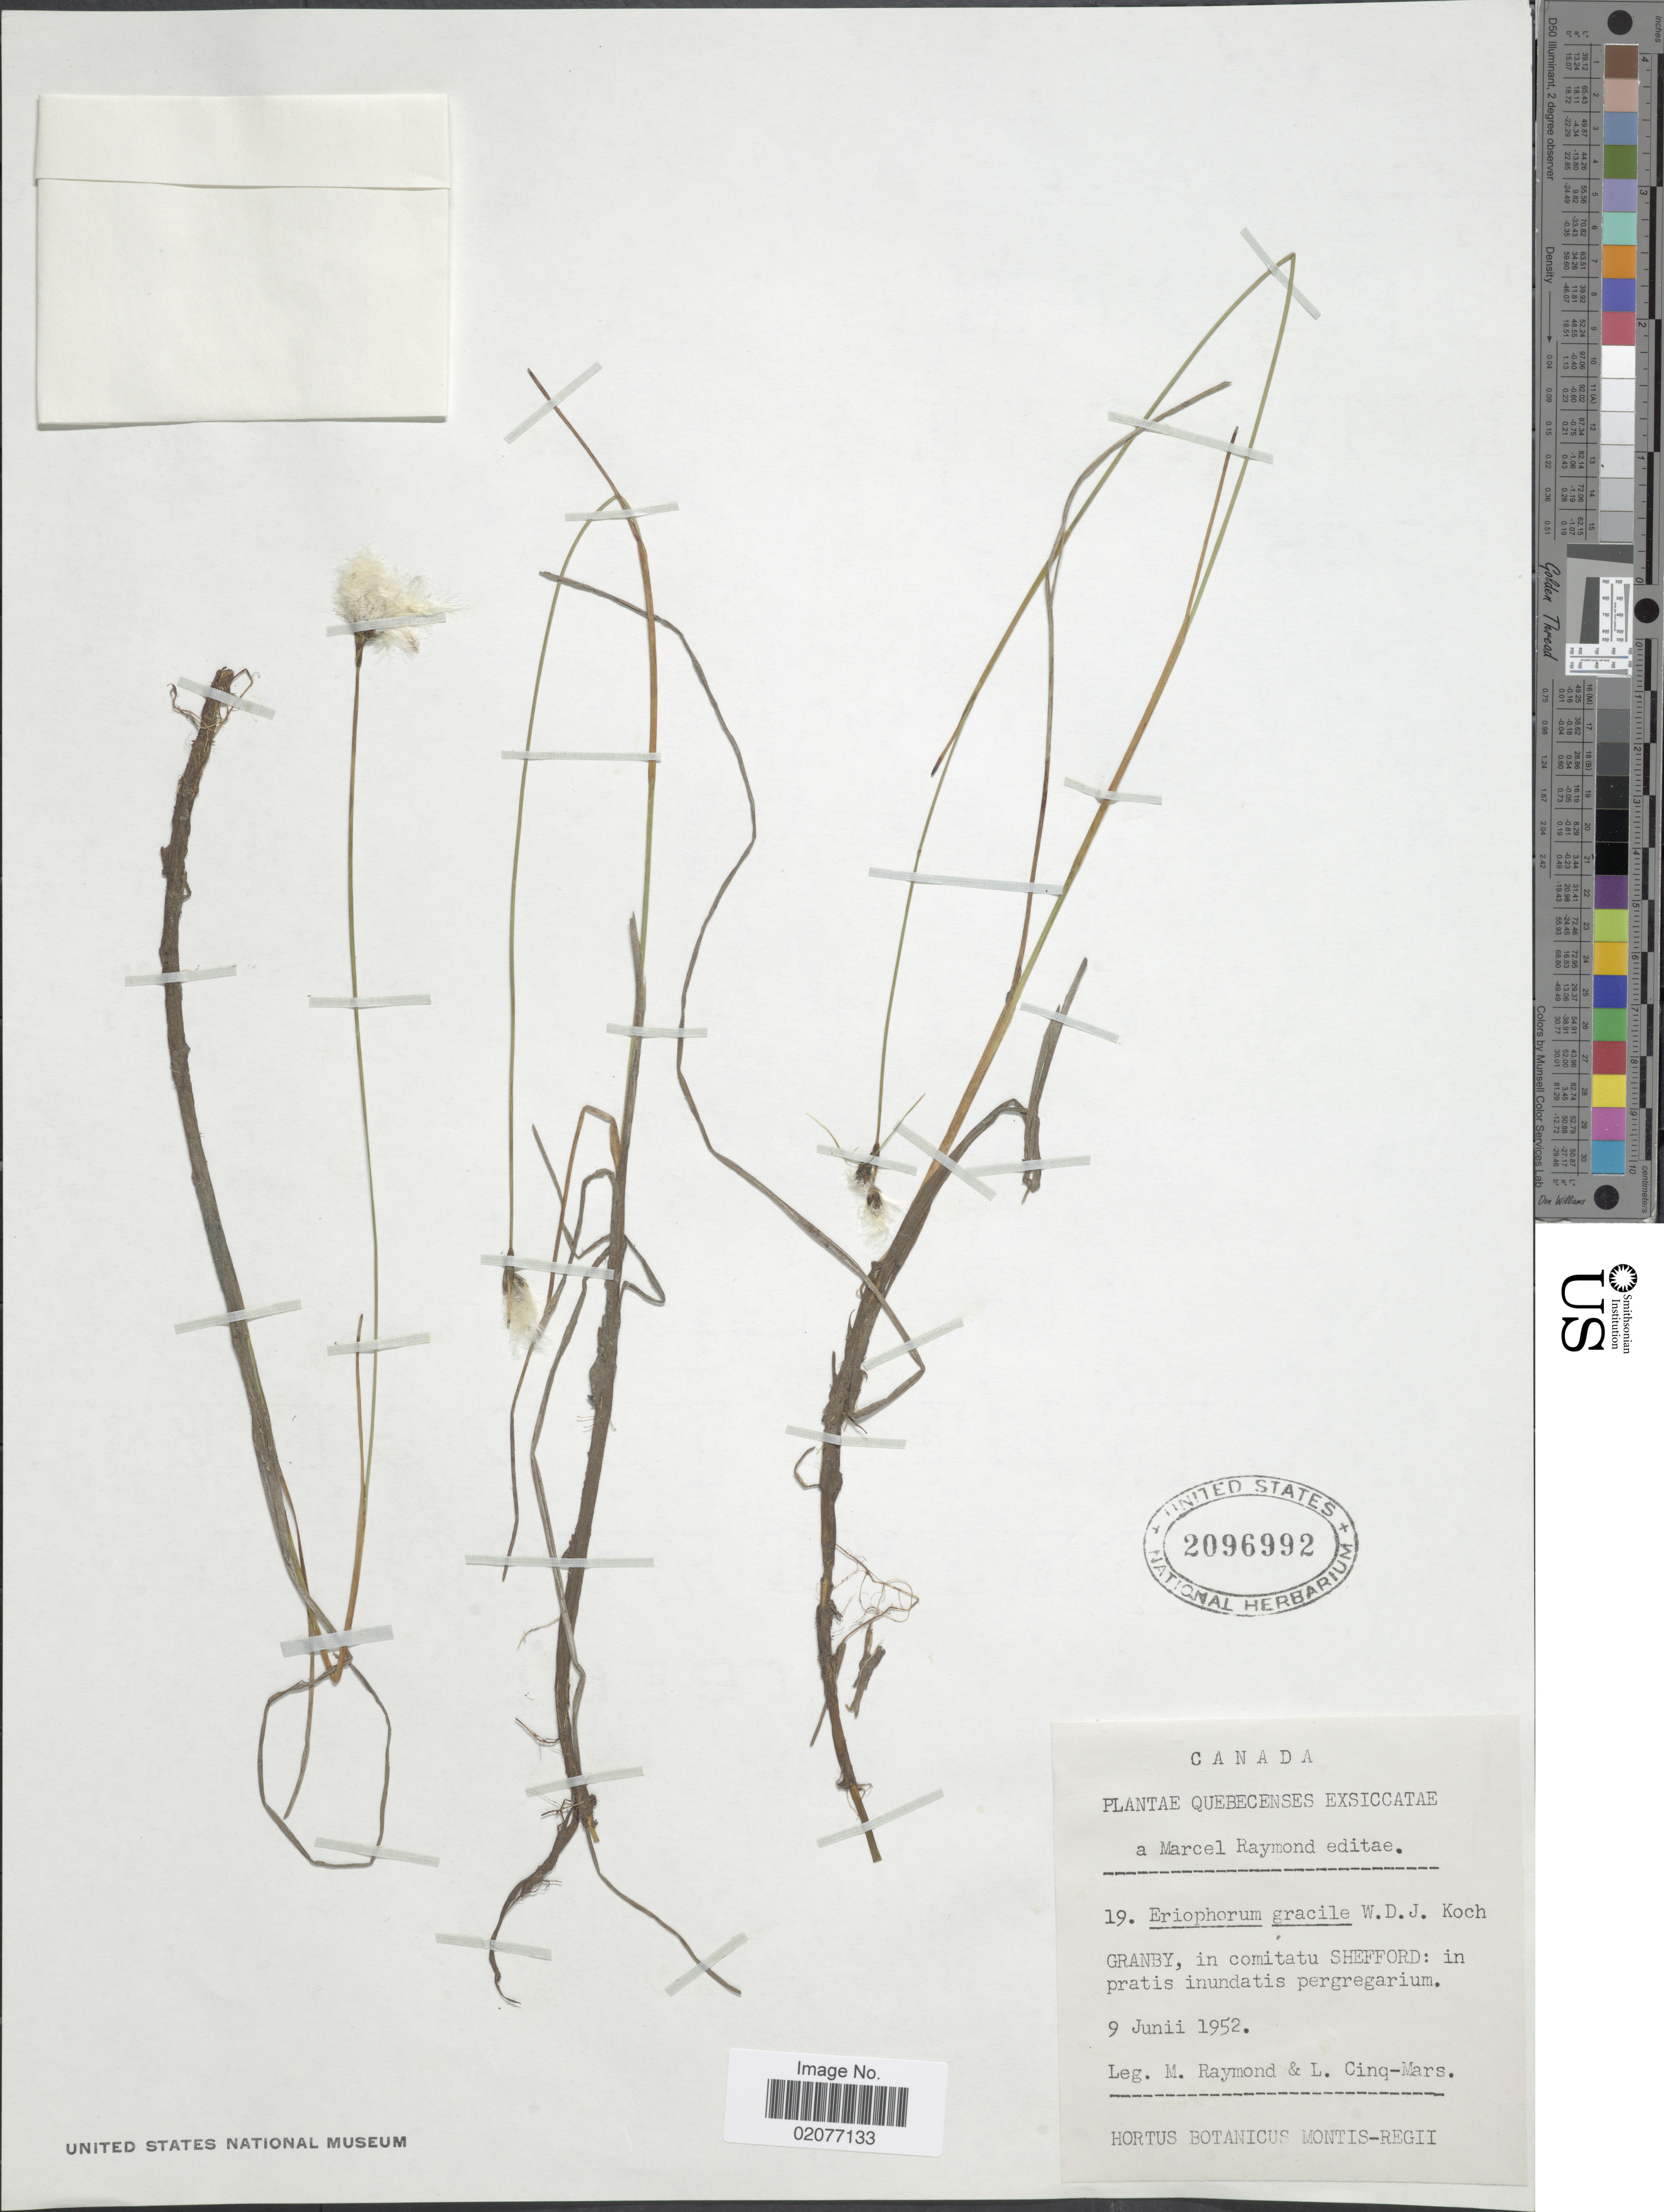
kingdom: Plantae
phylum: Tracheophyta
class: Liliopsida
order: Poales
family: Cyperaceae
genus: Eriophorum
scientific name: Eriophorum gracile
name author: W.D.J. Koch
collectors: M. Raymond & L. Cinq-Mars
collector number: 19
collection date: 1952-06-09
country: Canada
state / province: Quebec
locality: Granby, in comitatu Shefford: in pratis inundatis pergregarium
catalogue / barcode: US 2096992